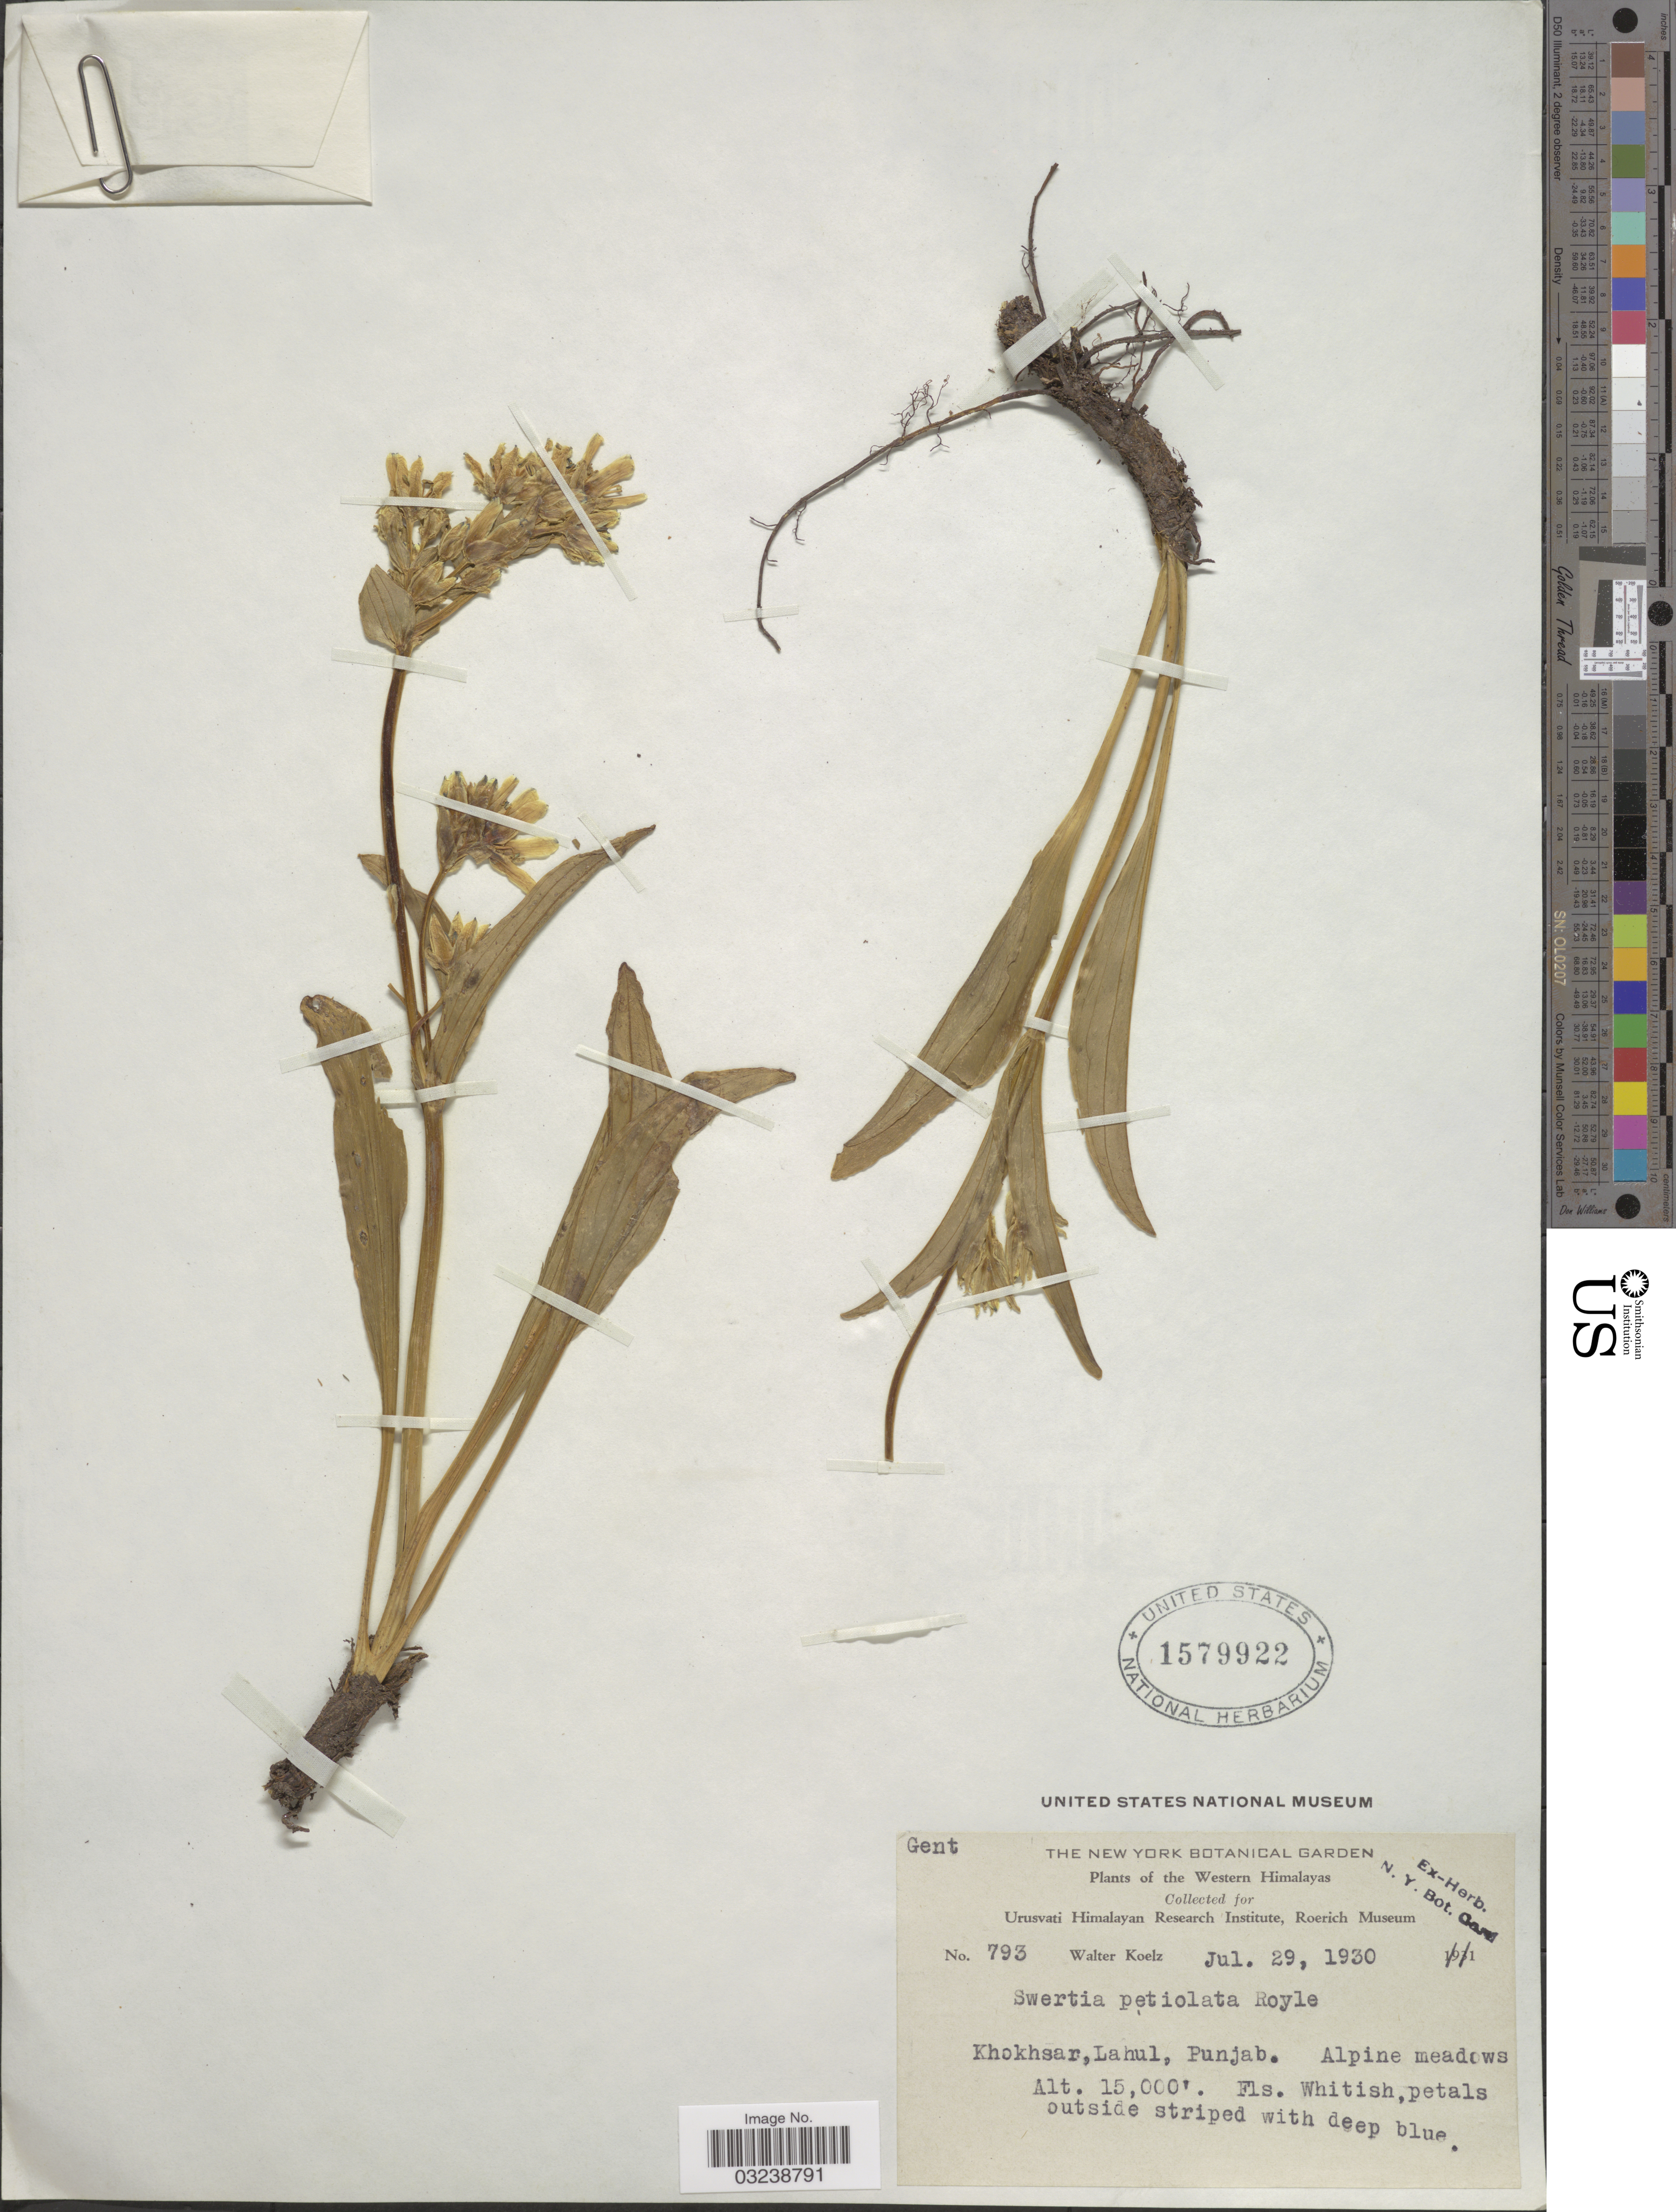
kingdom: Plantae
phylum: Tracheophyta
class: Magnoliopsida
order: Gentianales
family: Gentianaceae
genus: Swertia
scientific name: Swertia petiolata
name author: D. Don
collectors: W. N. Koelz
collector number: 793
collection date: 1930-07-29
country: India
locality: Western Himalayas. Khokhsar, Lahul, Punjab.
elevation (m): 4572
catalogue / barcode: US 1579922